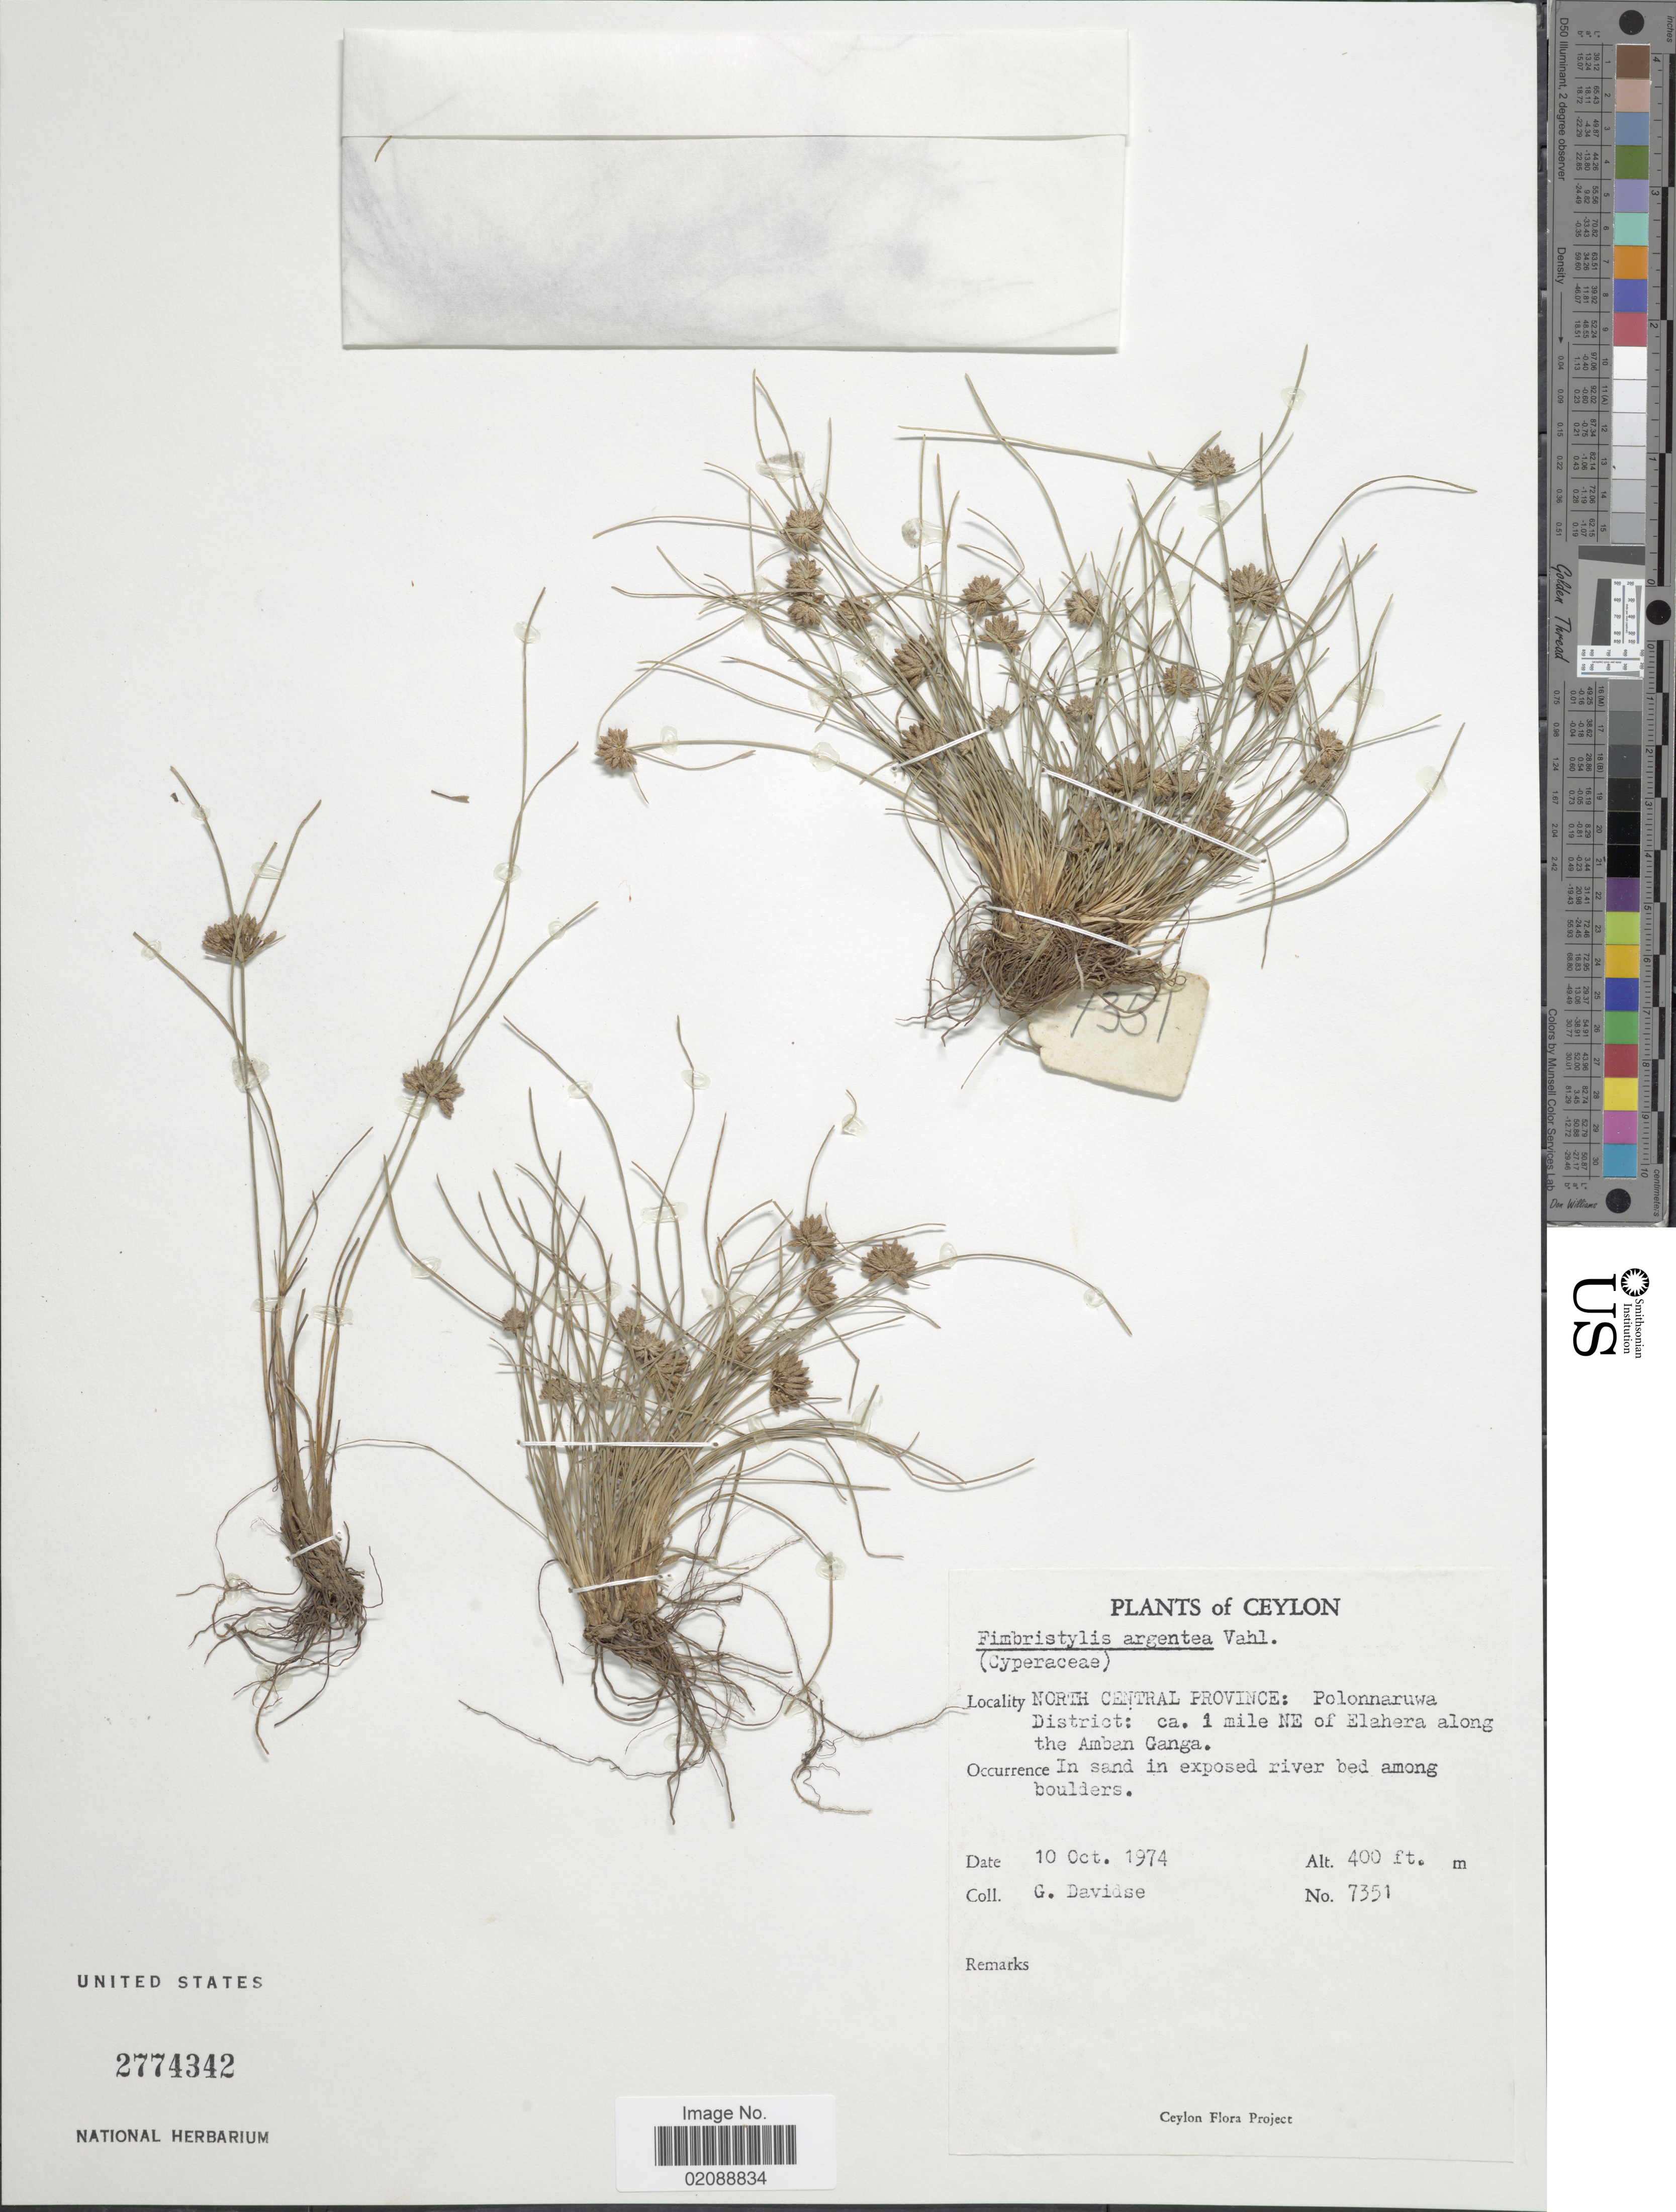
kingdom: Plantae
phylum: Tracheophyta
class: Liliopsida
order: Poales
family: Cyperaceae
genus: Fimbristylis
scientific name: Fimbristylis argentea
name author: (Rottb.) Vahl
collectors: G. Davidse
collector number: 7351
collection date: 1974-10-10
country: Sri Lanka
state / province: North Central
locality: Ceylon, Polonnaruwa District: ca. 1 mile NE of Elahera along the Amban Ganga, in sand exposed river bed among boulders.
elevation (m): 122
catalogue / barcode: US 2774342